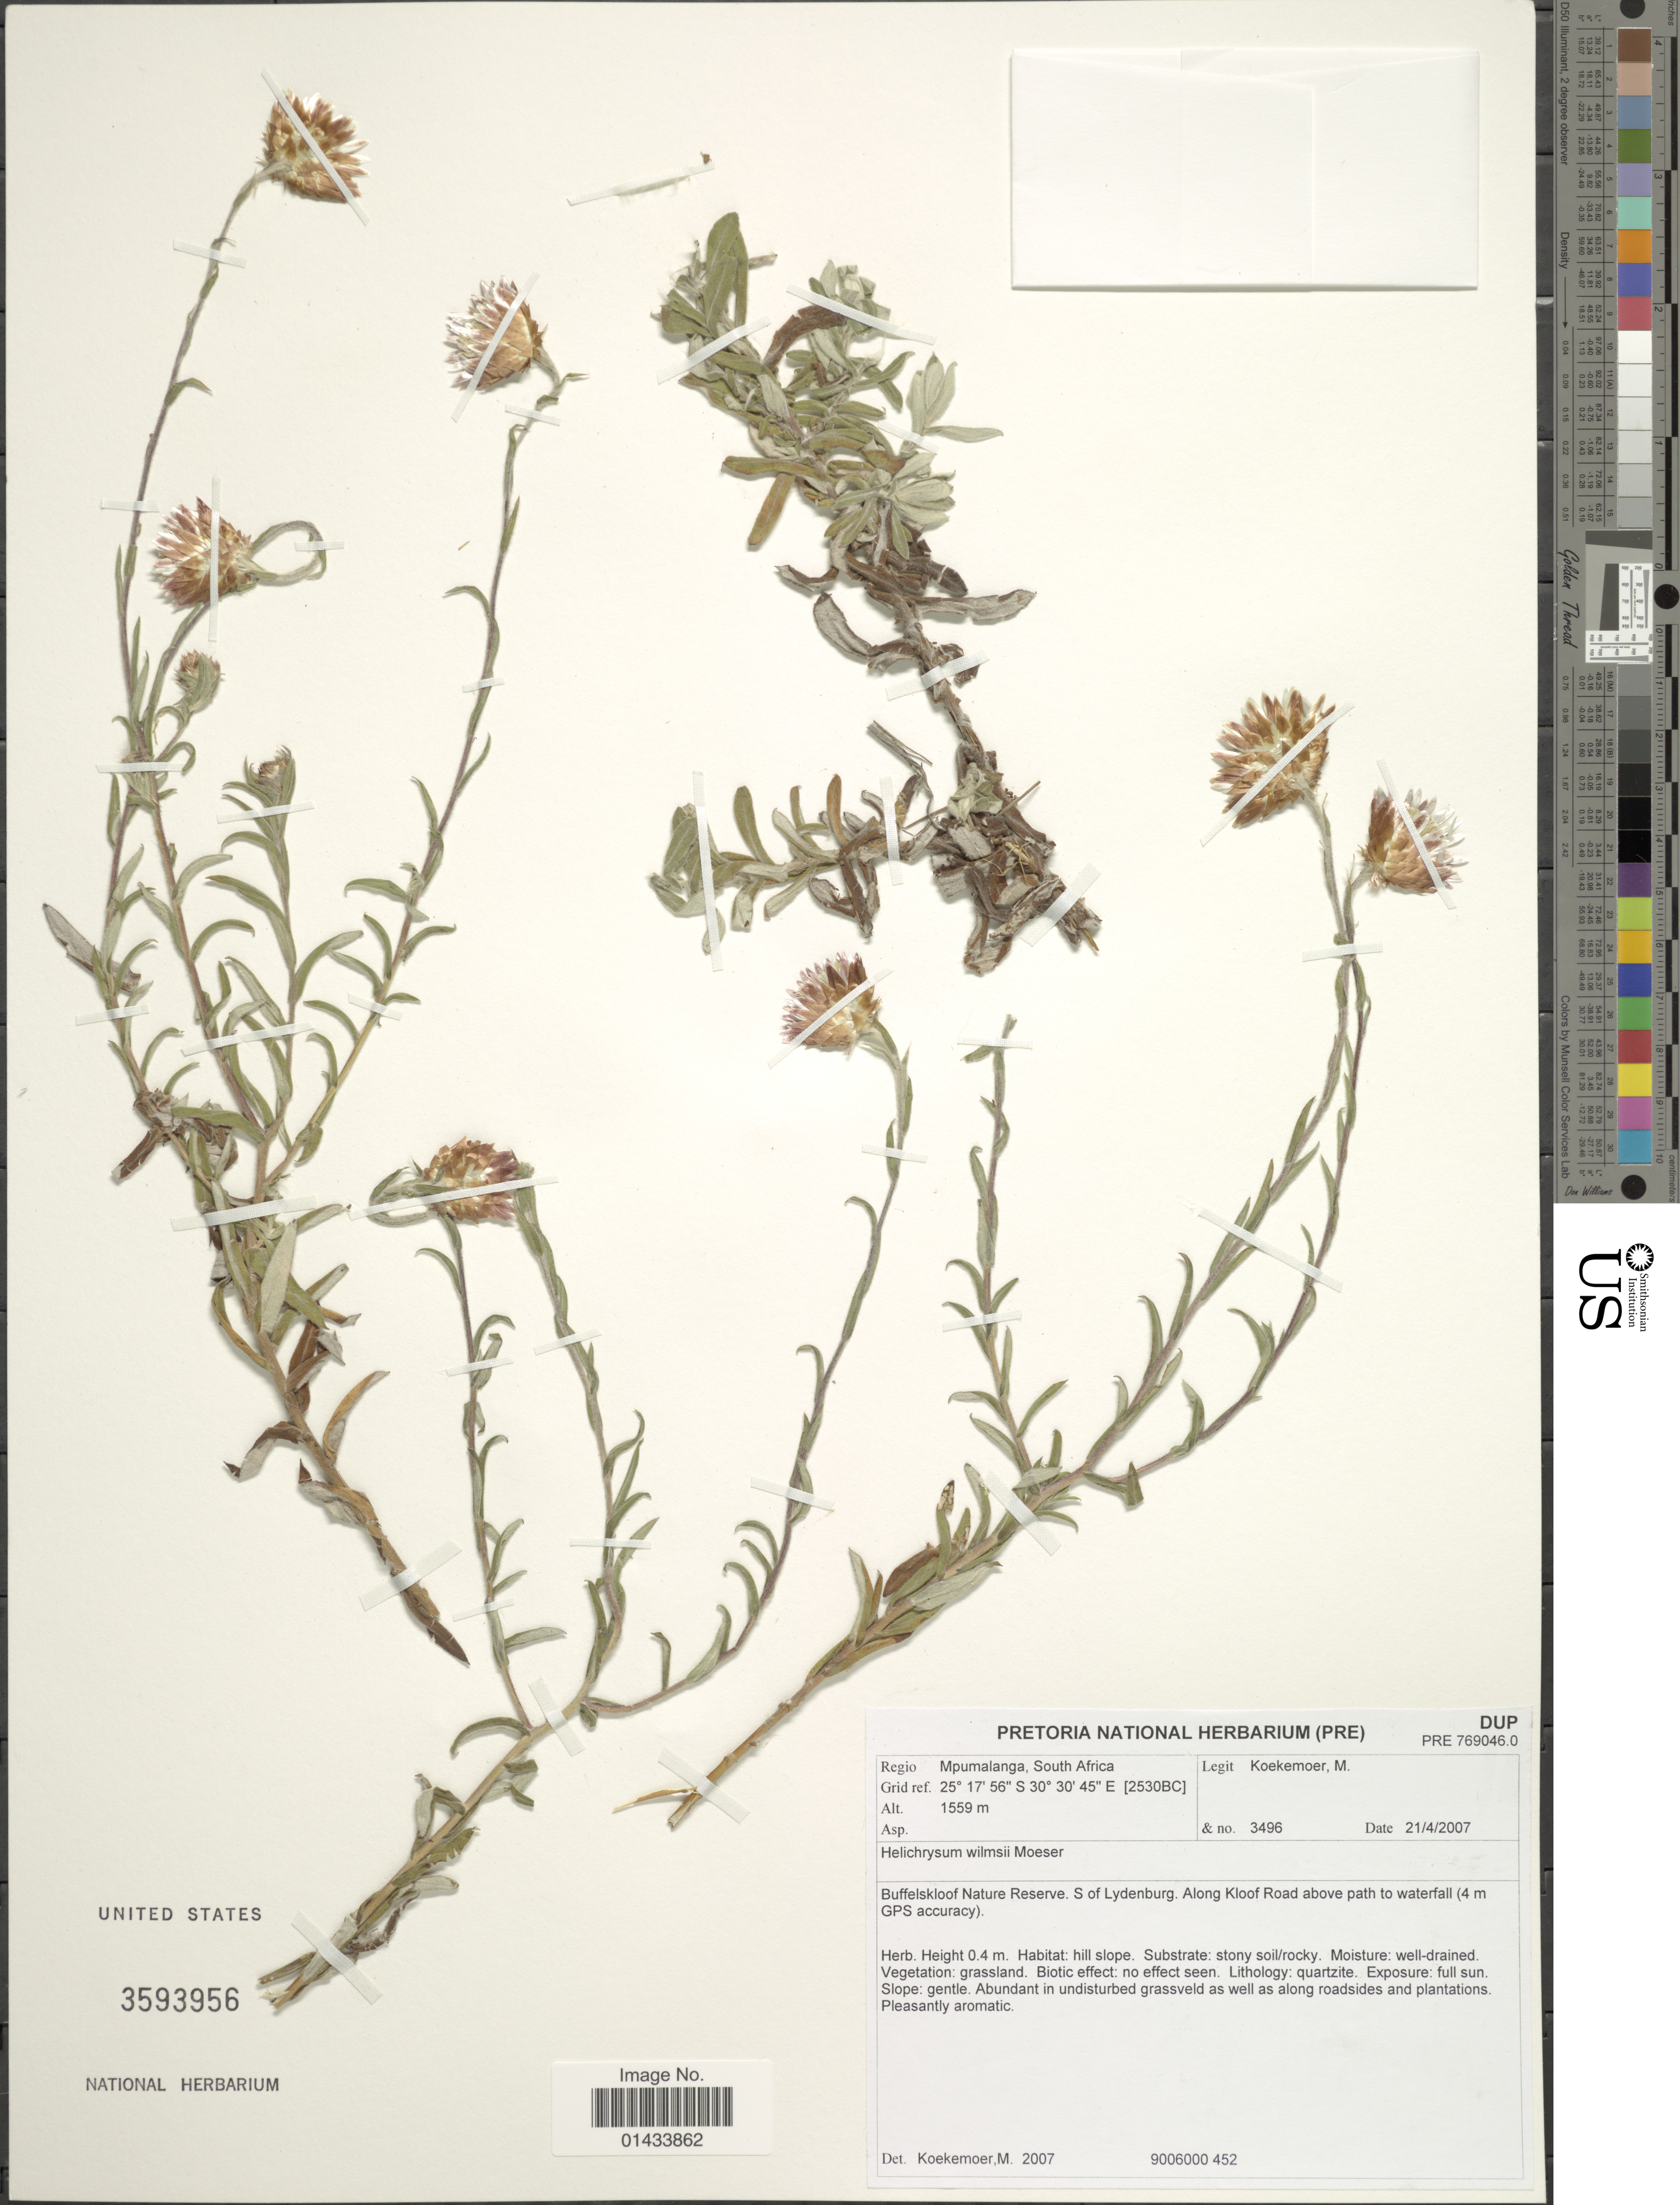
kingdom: Plantae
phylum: Tracheophyta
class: Magnoliopsida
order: Asterales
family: Asteraceae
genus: Helichrysum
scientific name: Helichrysum wilmsii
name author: Moeser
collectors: M. Koekemoer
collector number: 3496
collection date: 2007-04-21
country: South Africa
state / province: Mpumalanga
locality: Regio Mpumalanga, South Africa, Grid ref, [2530BC], Buffelskloof Nature Reserve, S of Lydenburg, Along Kloof Road above path of waterfall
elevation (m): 1559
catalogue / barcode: US 3593956